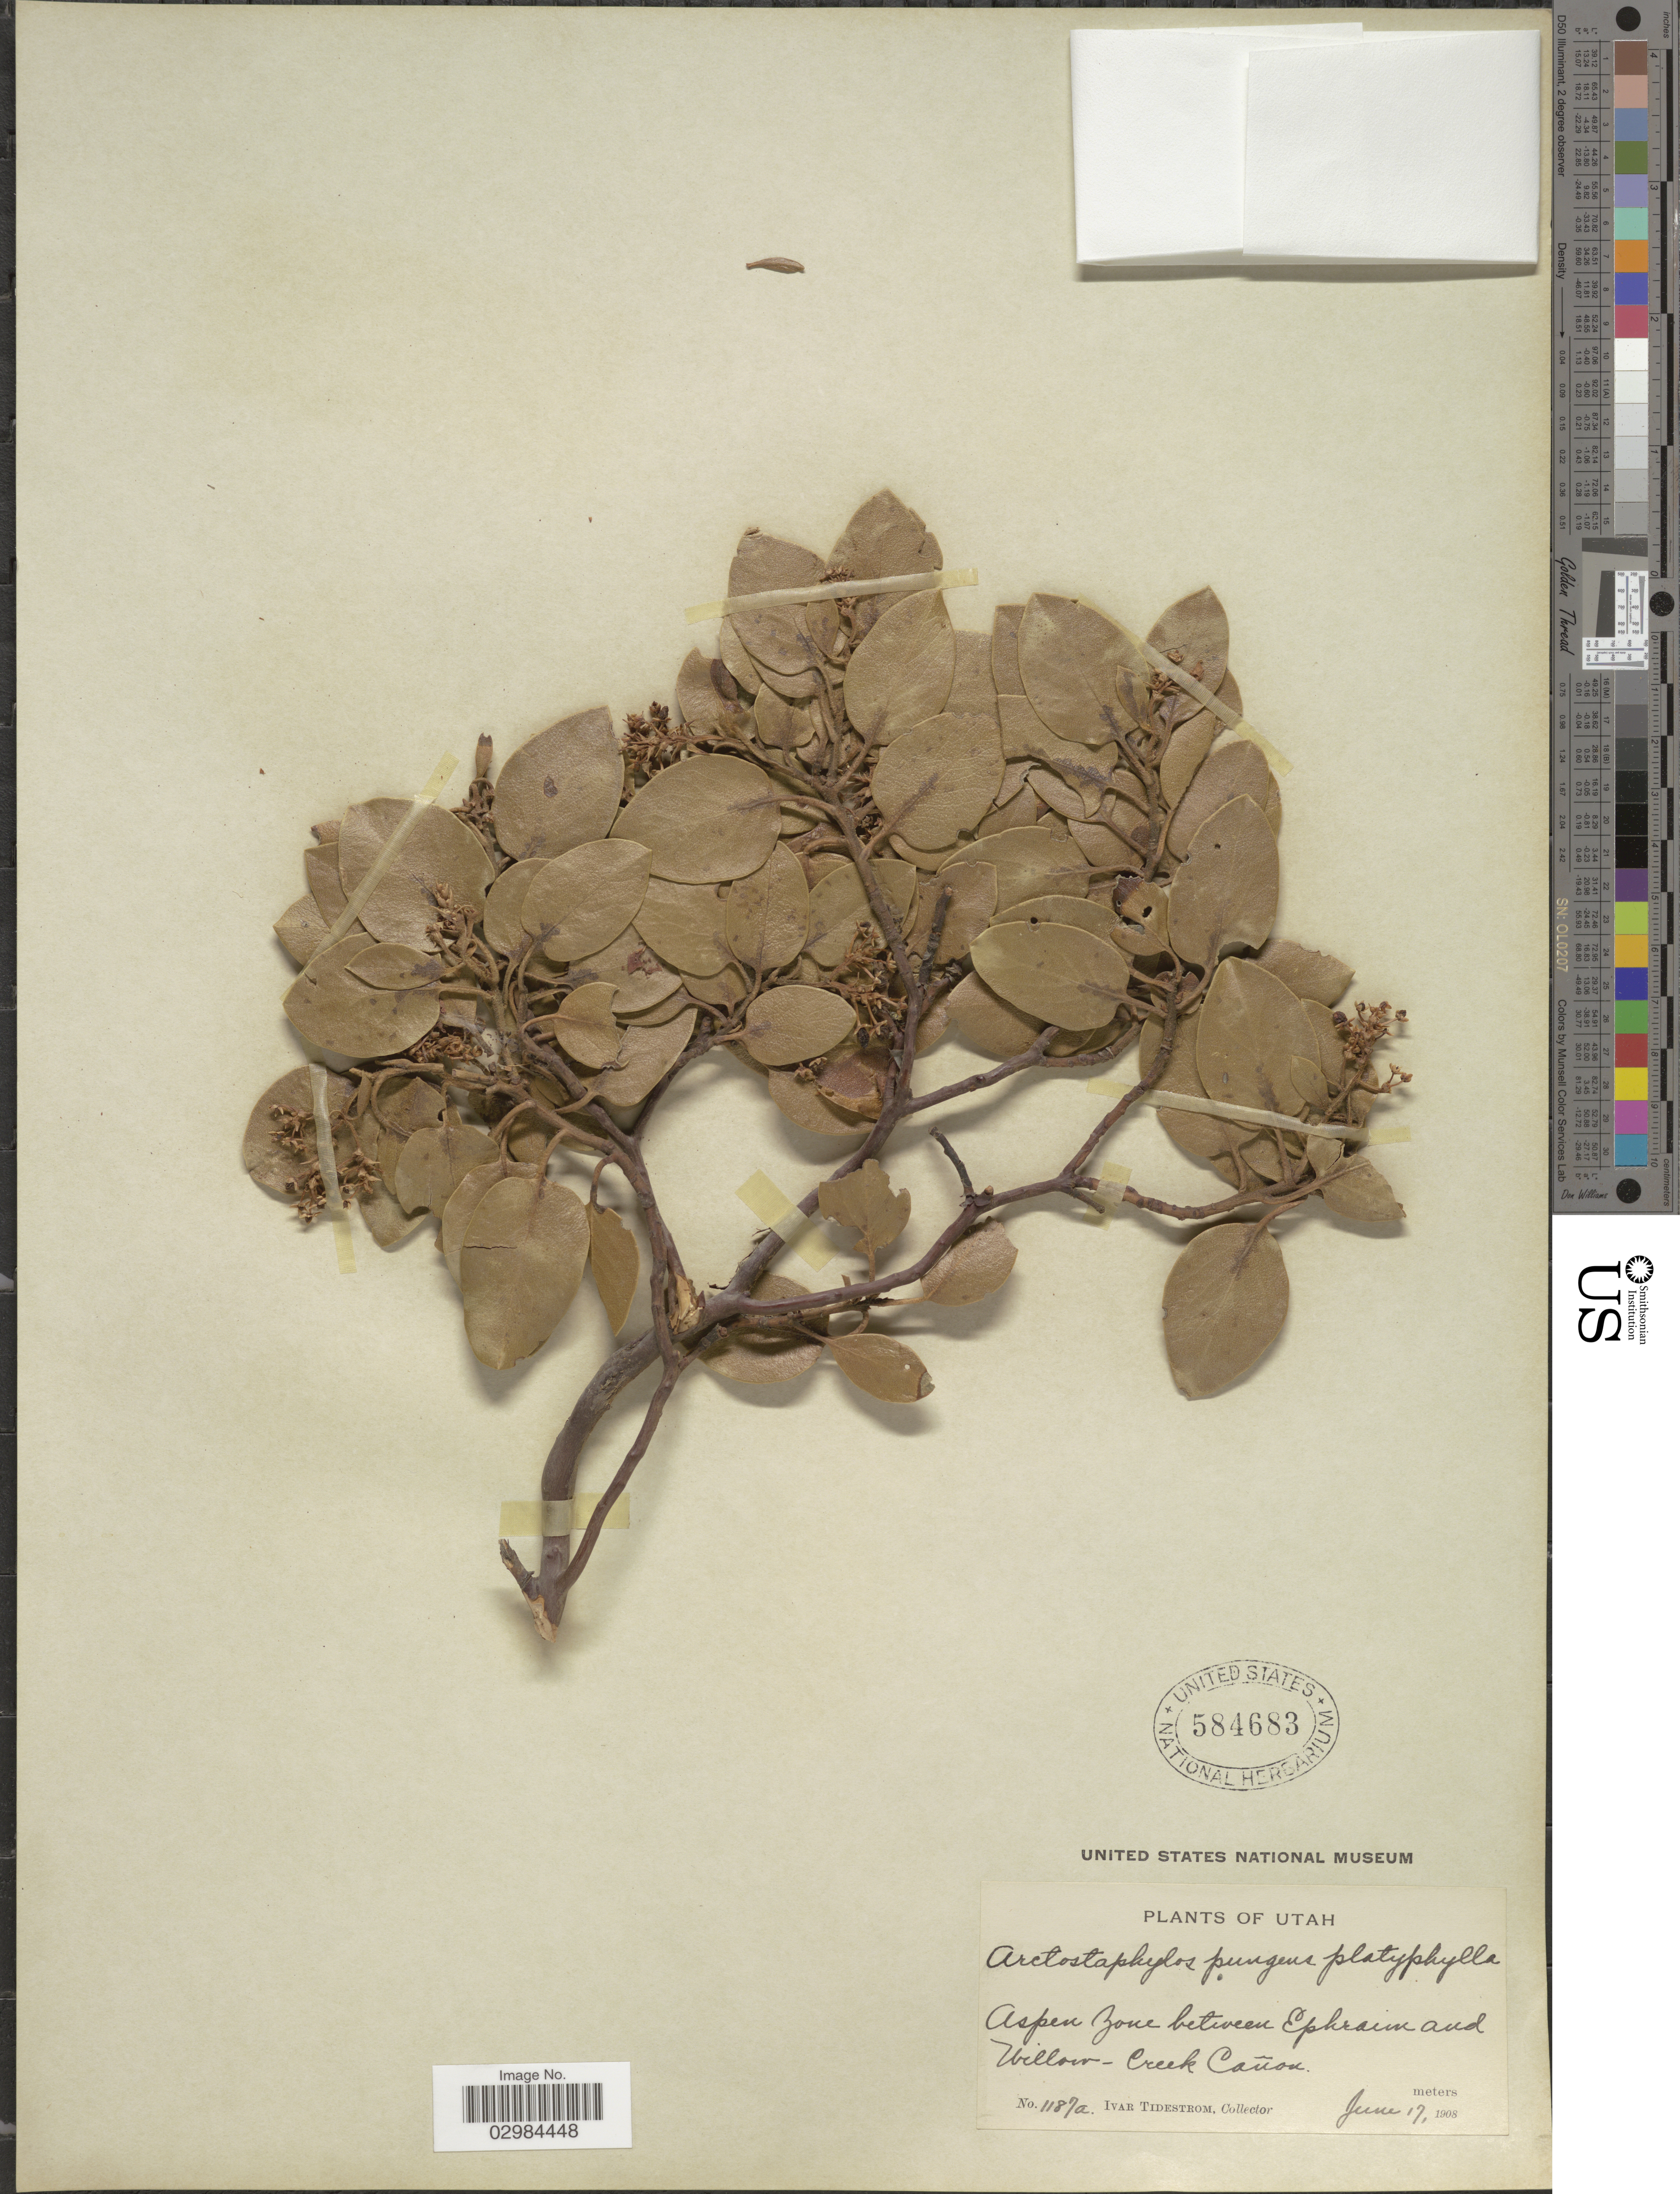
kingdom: Plantae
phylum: Tracheophyta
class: Magnoliopsida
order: Ericales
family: Ericaceae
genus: Arctostaphylos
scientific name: Arctostaphylos platyphylla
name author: (A. Gray) Kuntze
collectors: I. F. Tidestrom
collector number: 1187a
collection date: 1908-06-17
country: United States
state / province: Utah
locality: Aspen Zone between Ephraim and Willow - Creek Cañon.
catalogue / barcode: US 584683